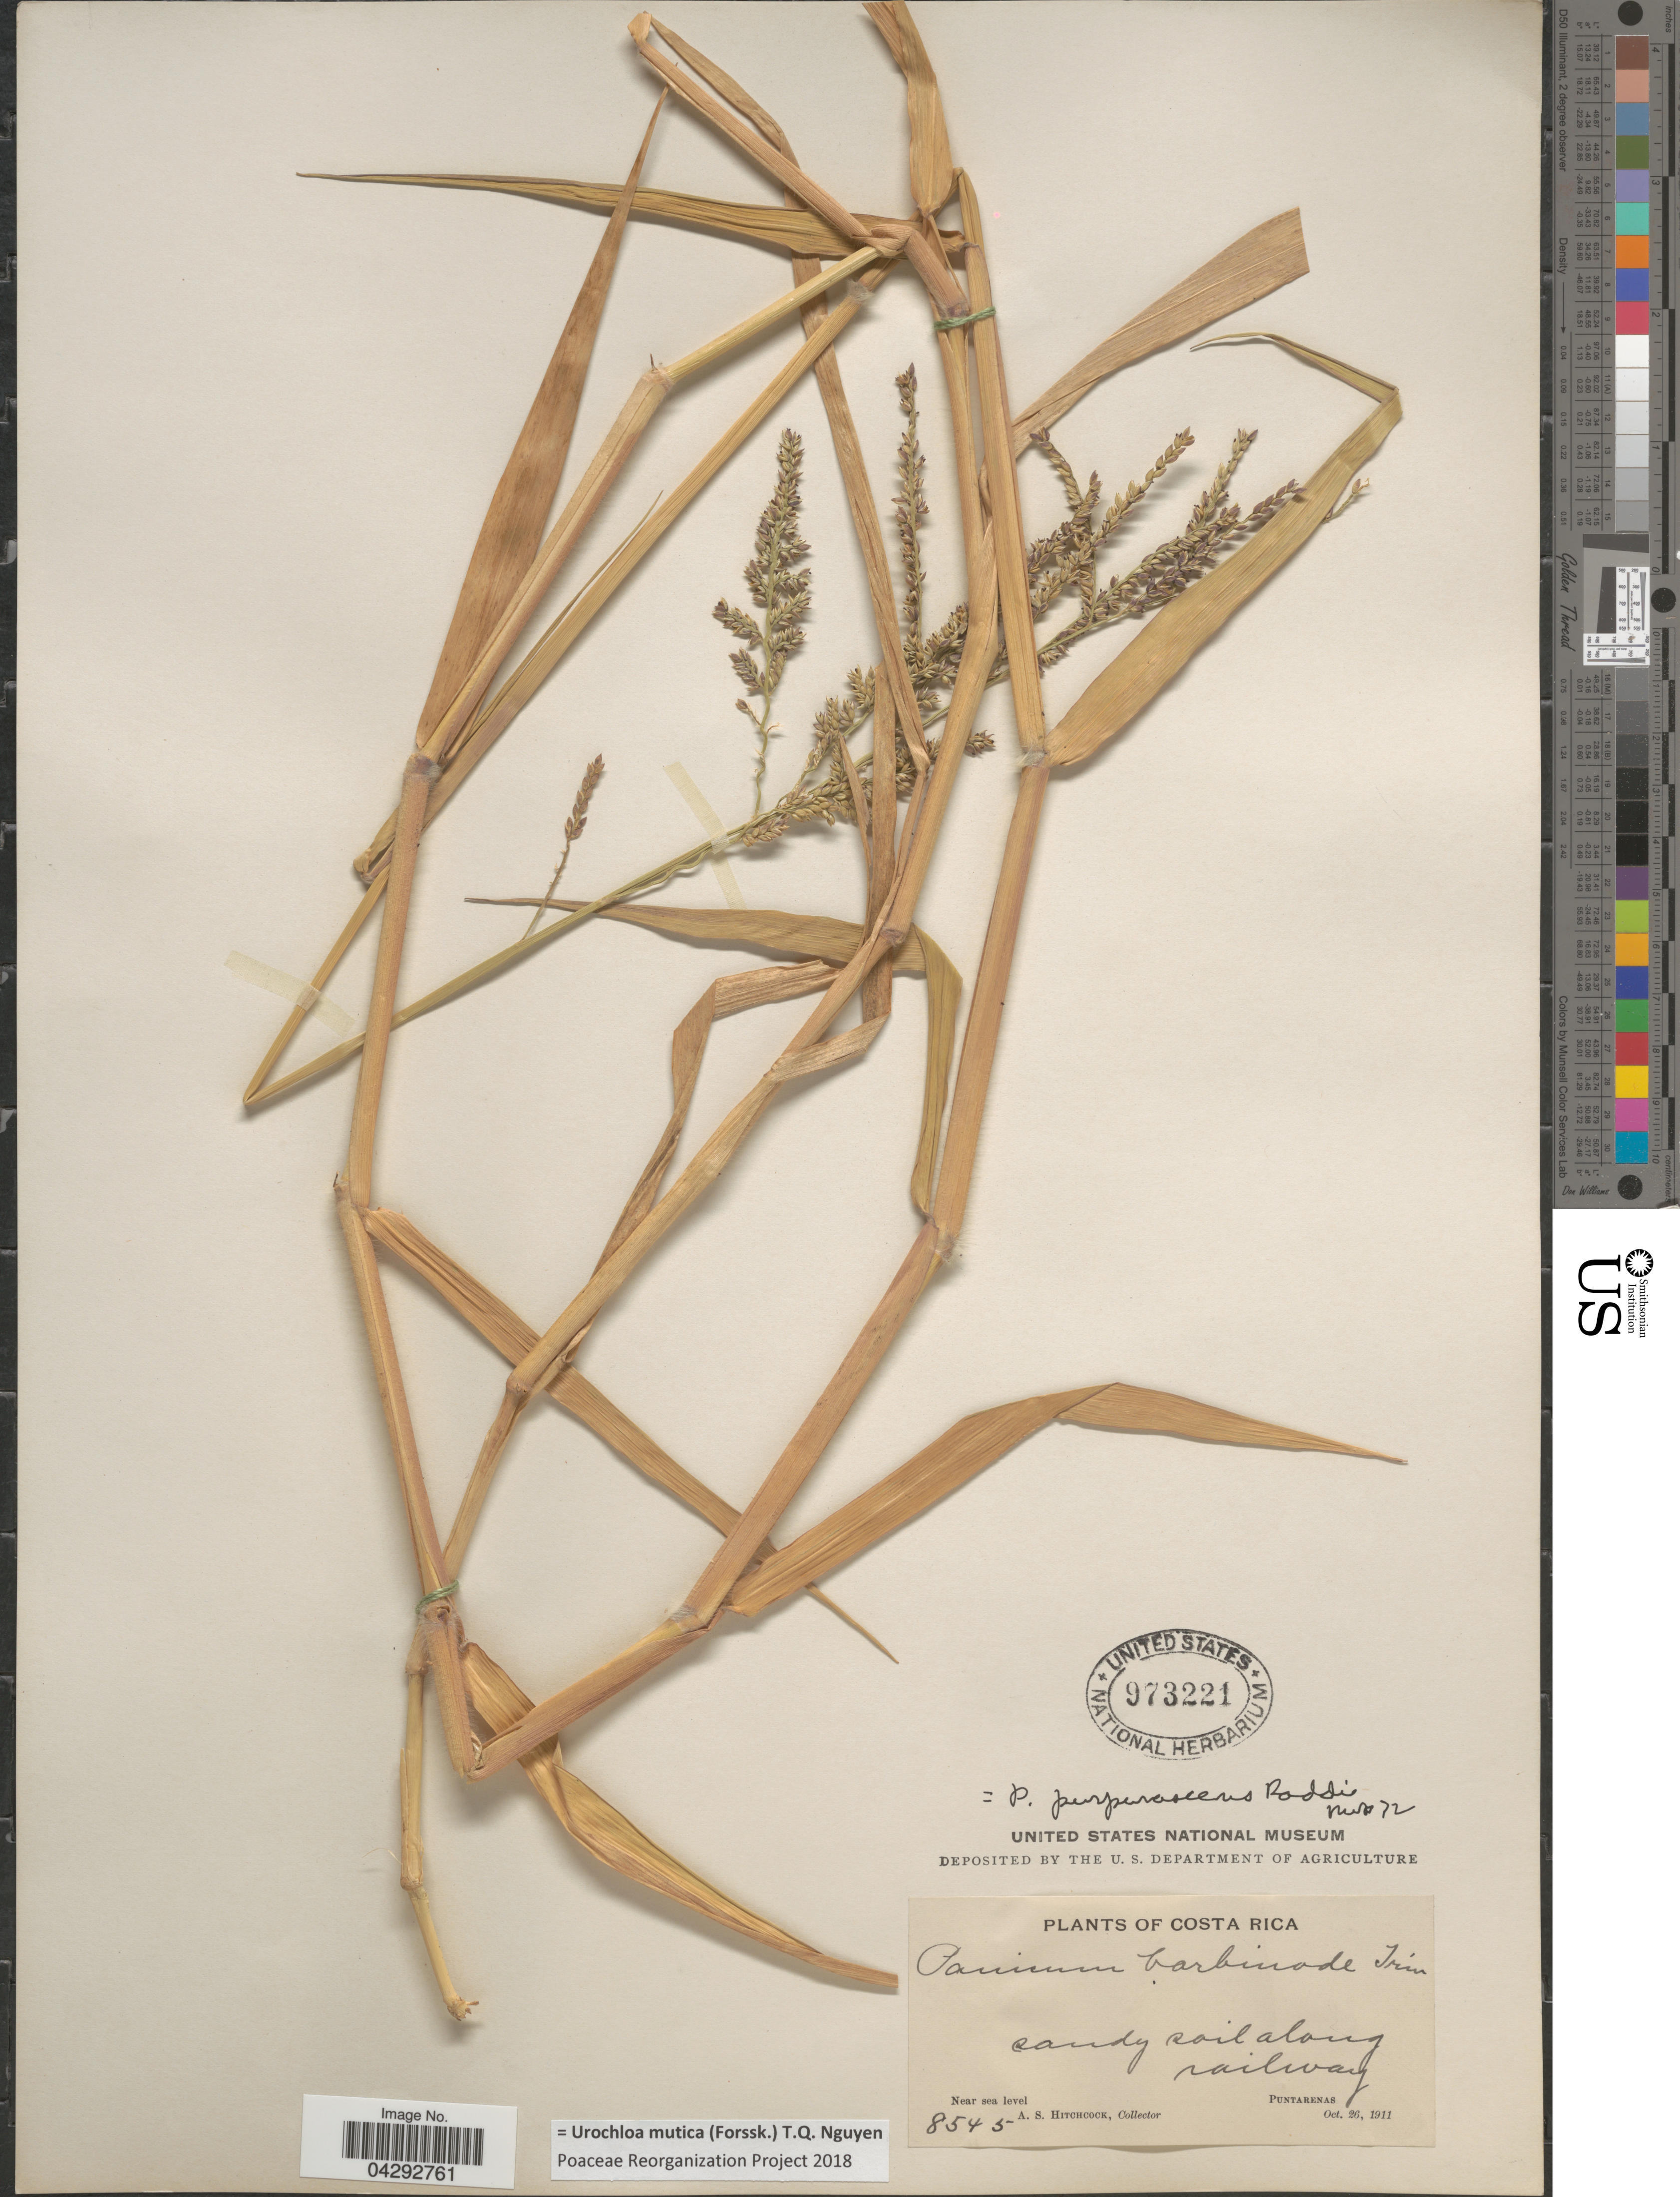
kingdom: Plantae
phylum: Tracheophyta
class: Liliopsida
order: Poales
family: Poaceae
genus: Urochloa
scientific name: Urochloa mutica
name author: (Forssk.) T.Q. Nguyen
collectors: A. S. Hitchcock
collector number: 8545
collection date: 1911-10-26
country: Costa Rica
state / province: Puntarenas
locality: Sandy soil along railway.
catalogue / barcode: US 973221